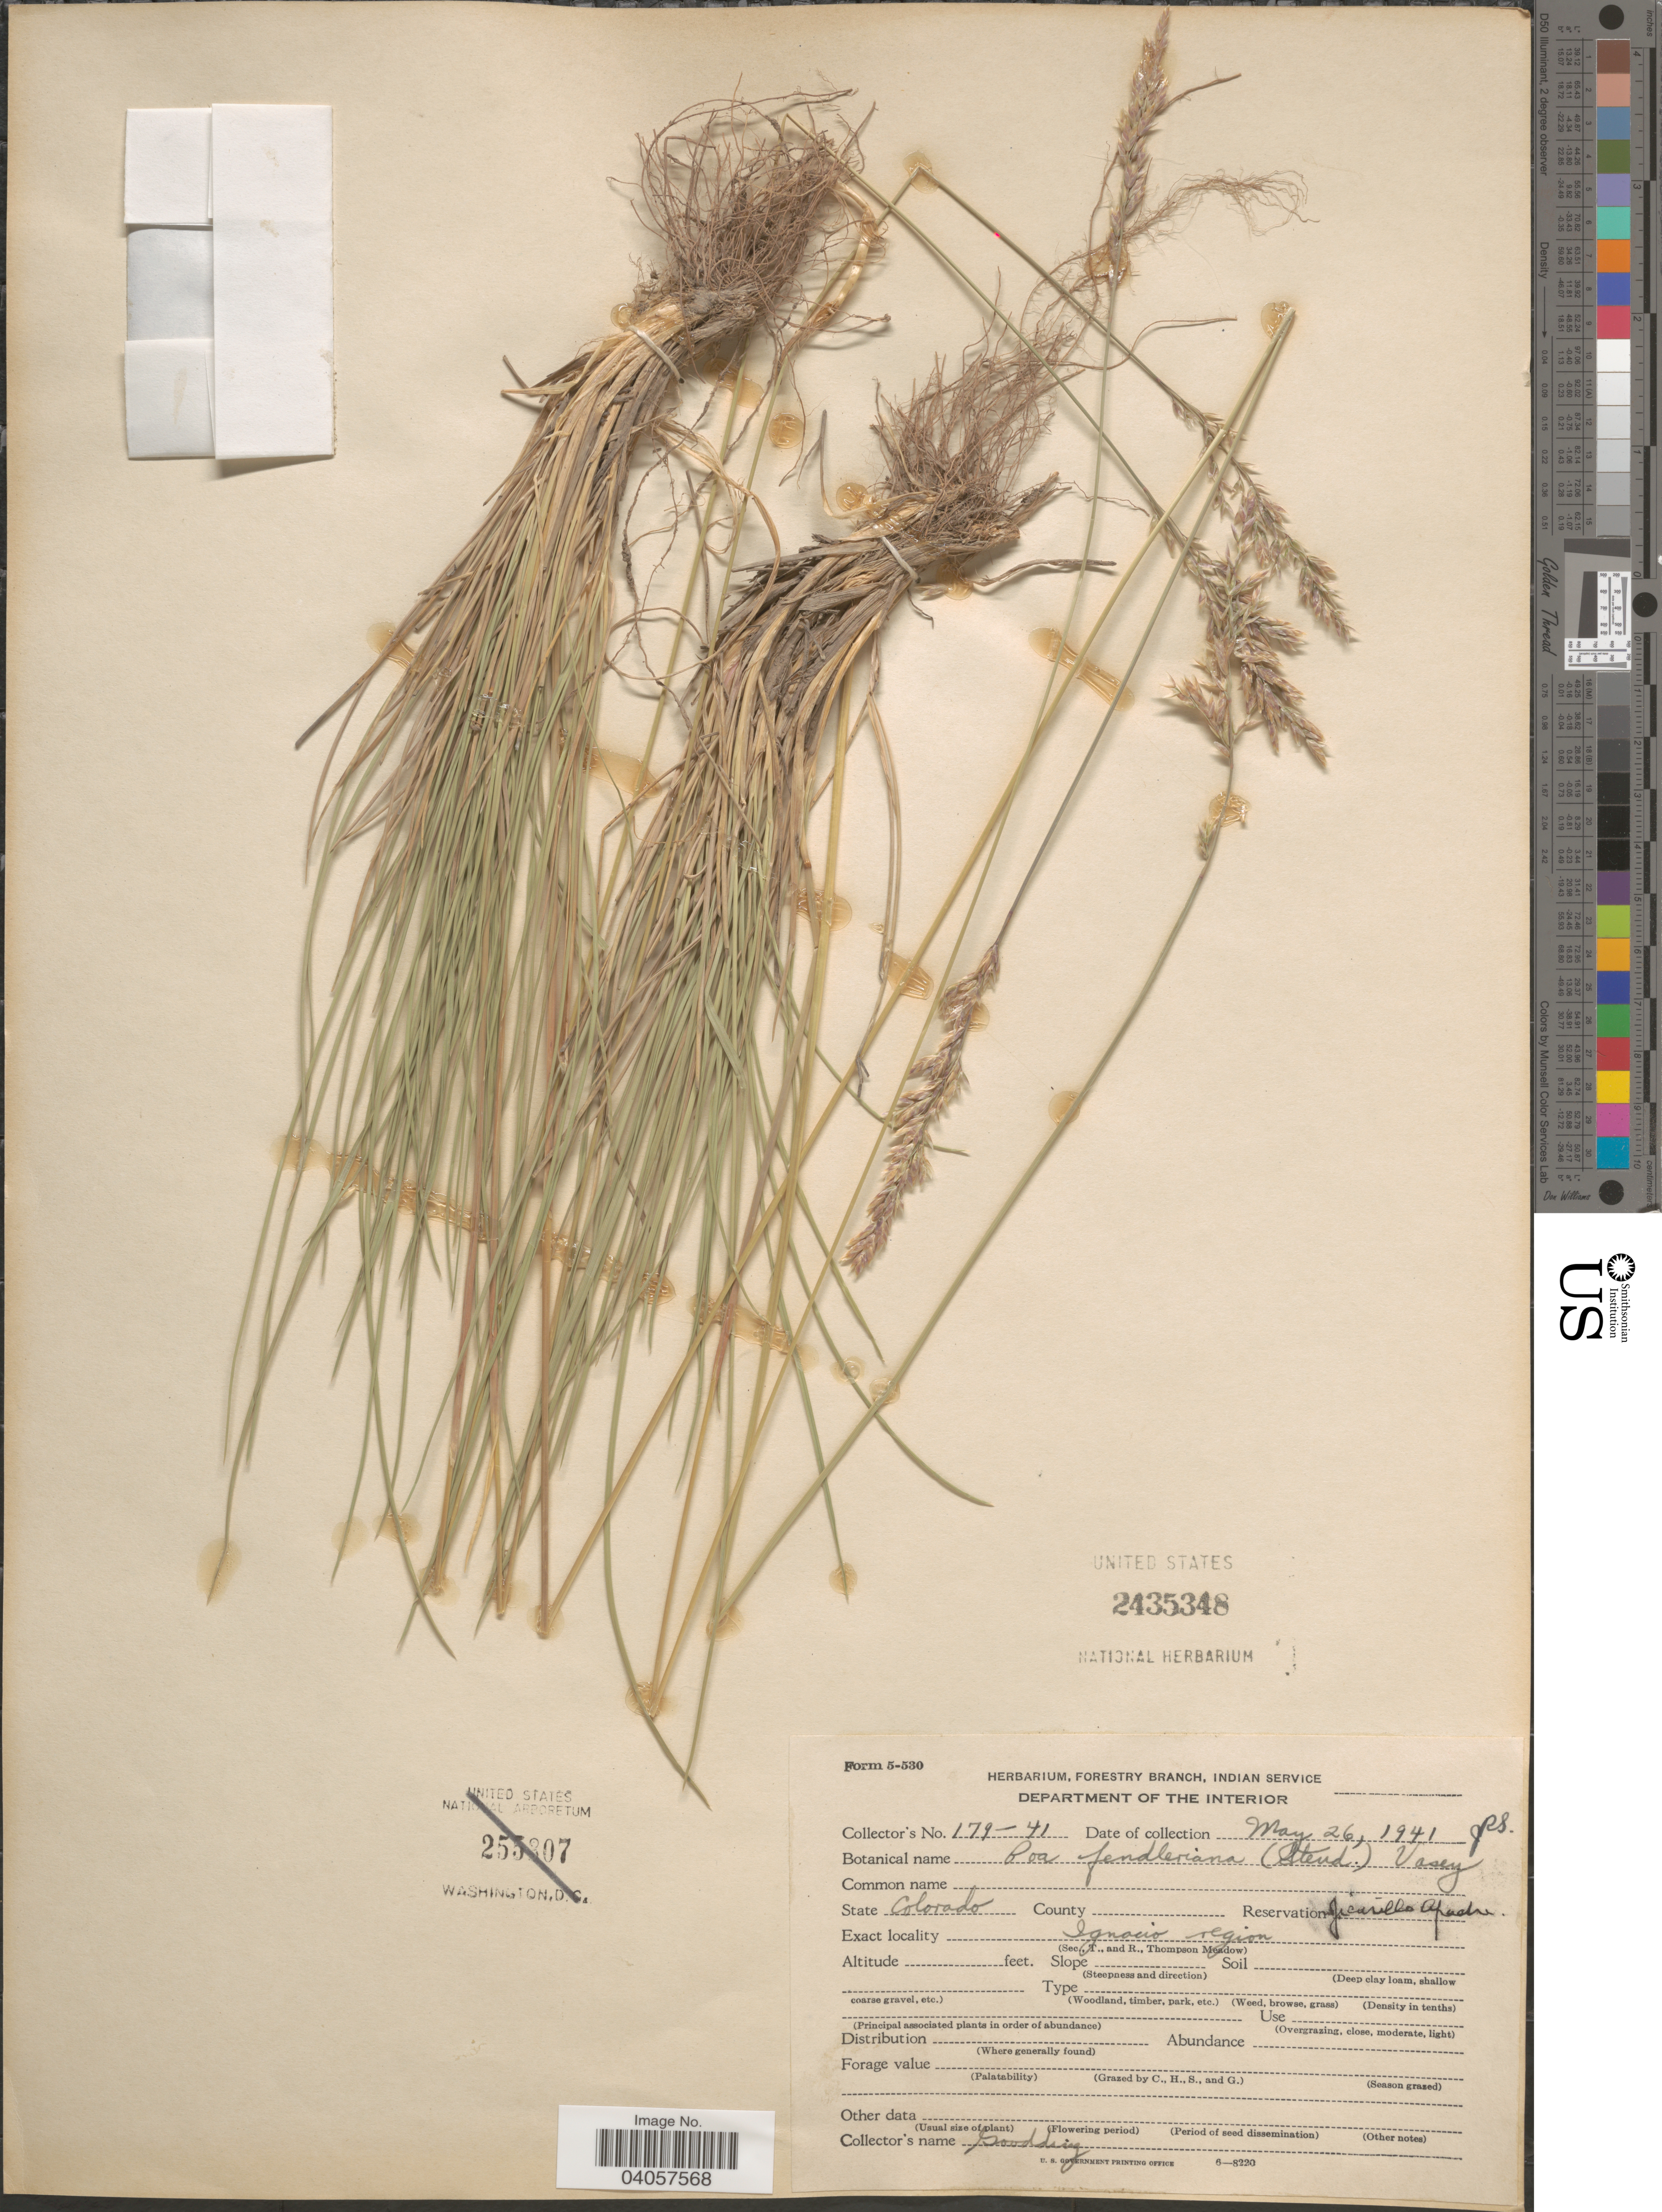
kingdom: Plantae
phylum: Tracheophyta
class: Liliopsida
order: Poales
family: Poaceae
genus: Poa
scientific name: Poa fendleriana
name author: (Steud.) Vasey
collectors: Goodding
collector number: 179-41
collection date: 1941-05-26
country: United States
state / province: Colorado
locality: Reservation Jicarilla Apache. Ignacio region.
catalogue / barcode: US 2435348